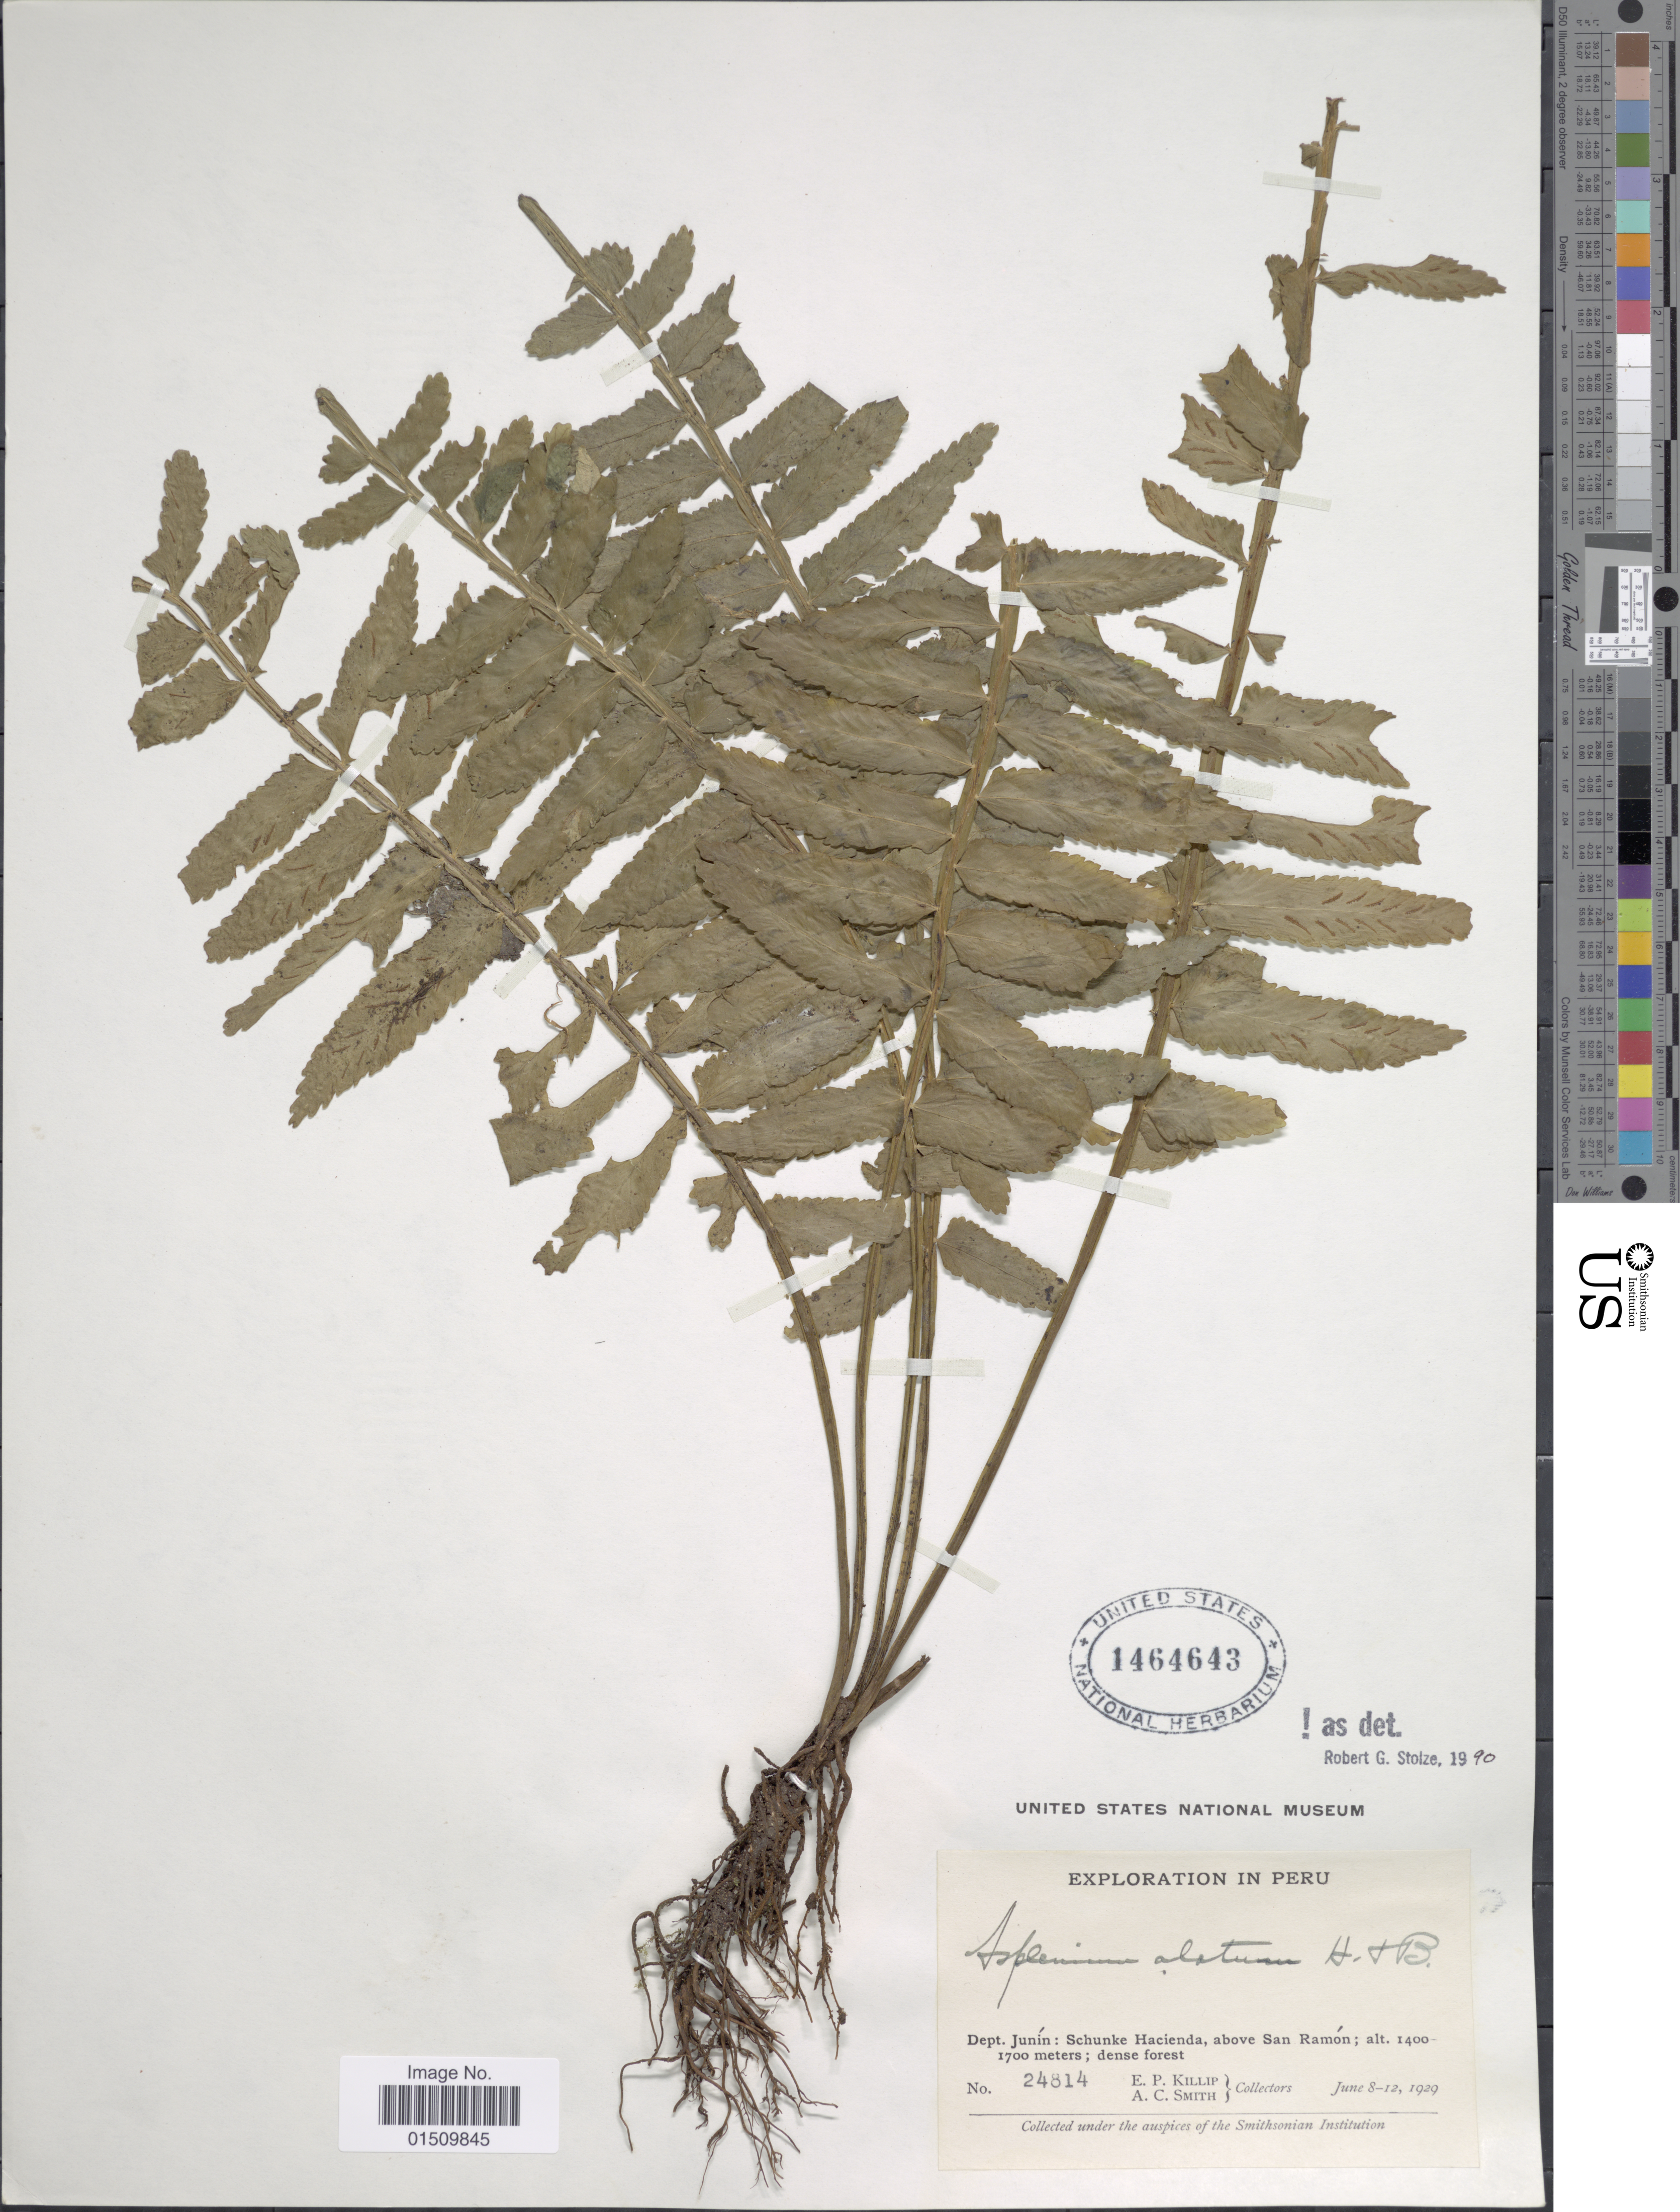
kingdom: Plantae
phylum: Tracheophyta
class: Polypodiopsida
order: Polypodiales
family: Aspleniaceae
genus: Asplenium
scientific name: Asplenium alatum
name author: Humb. & Bonpl. ex Willd.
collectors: E. P. Killip & A. C. Smith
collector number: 24814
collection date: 1929-06-08/1929-06-12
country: Peru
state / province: Junín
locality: Peru, Depto. Junin: Schunke Hacienda, above San Ramon.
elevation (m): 1400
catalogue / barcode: US 1464643